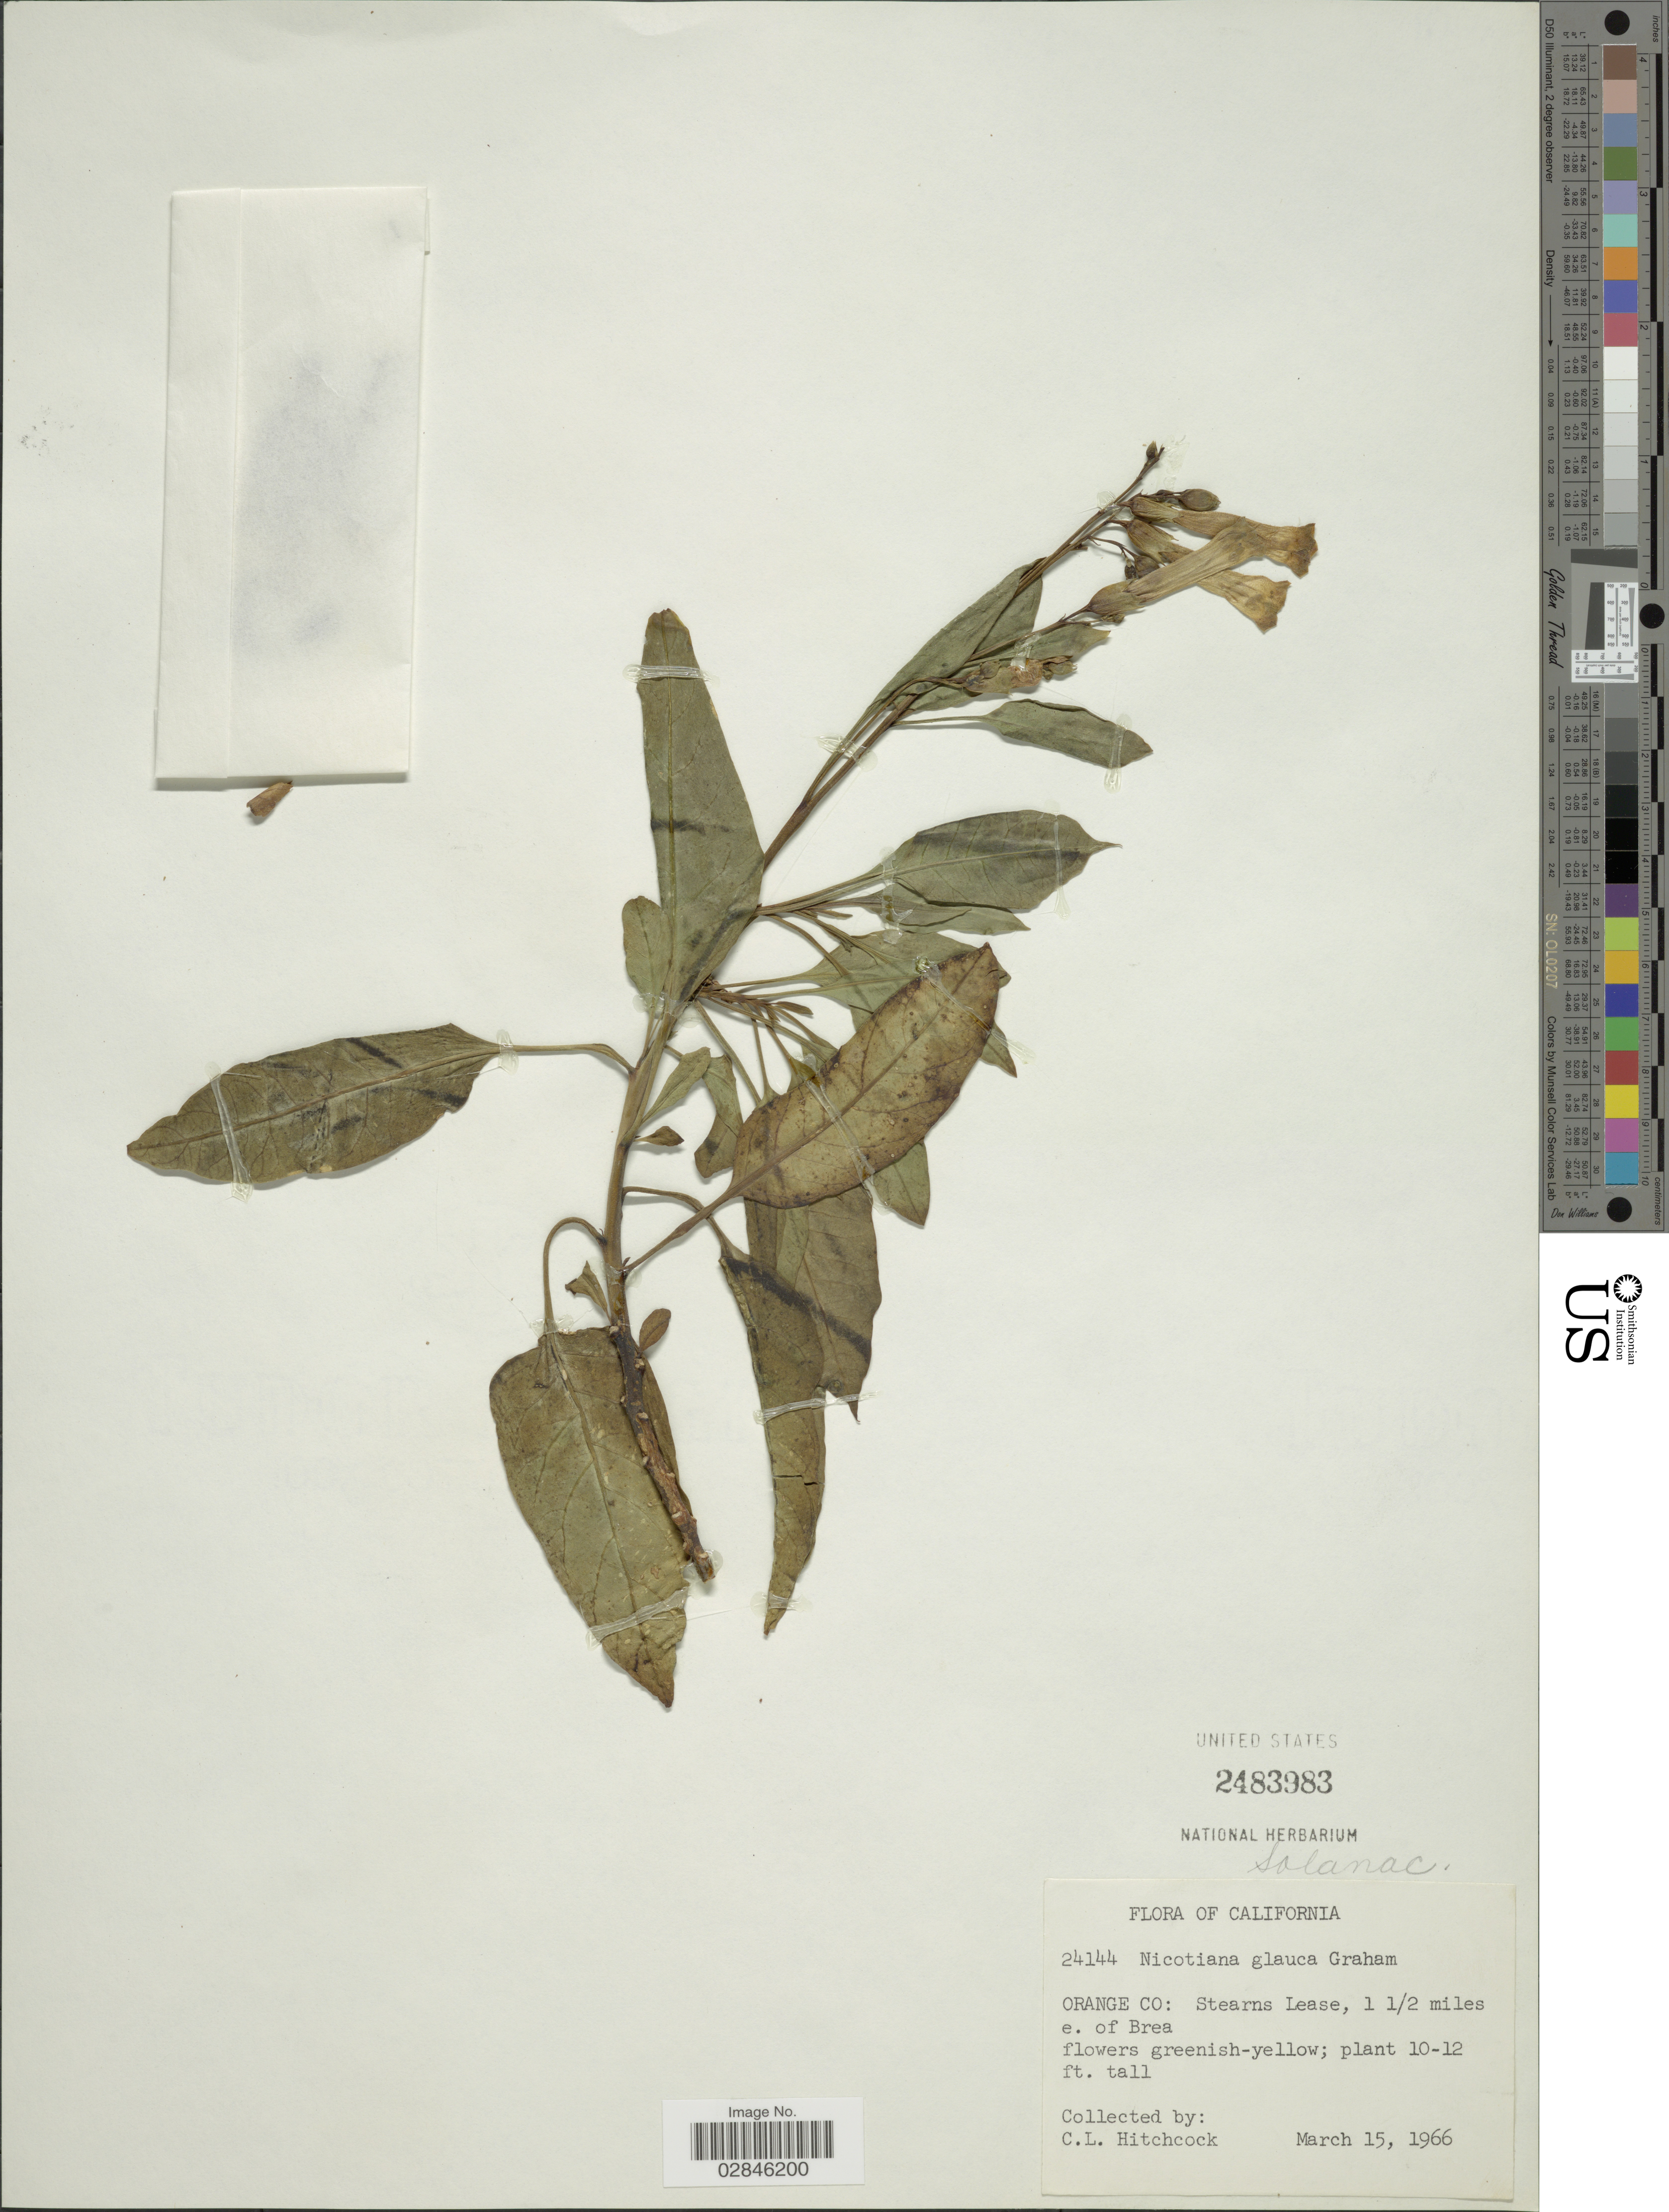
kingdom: Plantae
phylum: Tracheophyta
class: Magnoliopsida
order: Solanales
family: Solanaceae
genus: Nicotiana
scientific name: Nicotiana glauca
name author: Graham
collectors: C. L. Hitchcock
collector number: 24144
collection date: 1966-03-15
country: United States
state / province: California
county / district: Orange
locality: Orange Co: Stearns Lease, 1½ miles e. of Brea.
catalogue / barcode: US 2483983